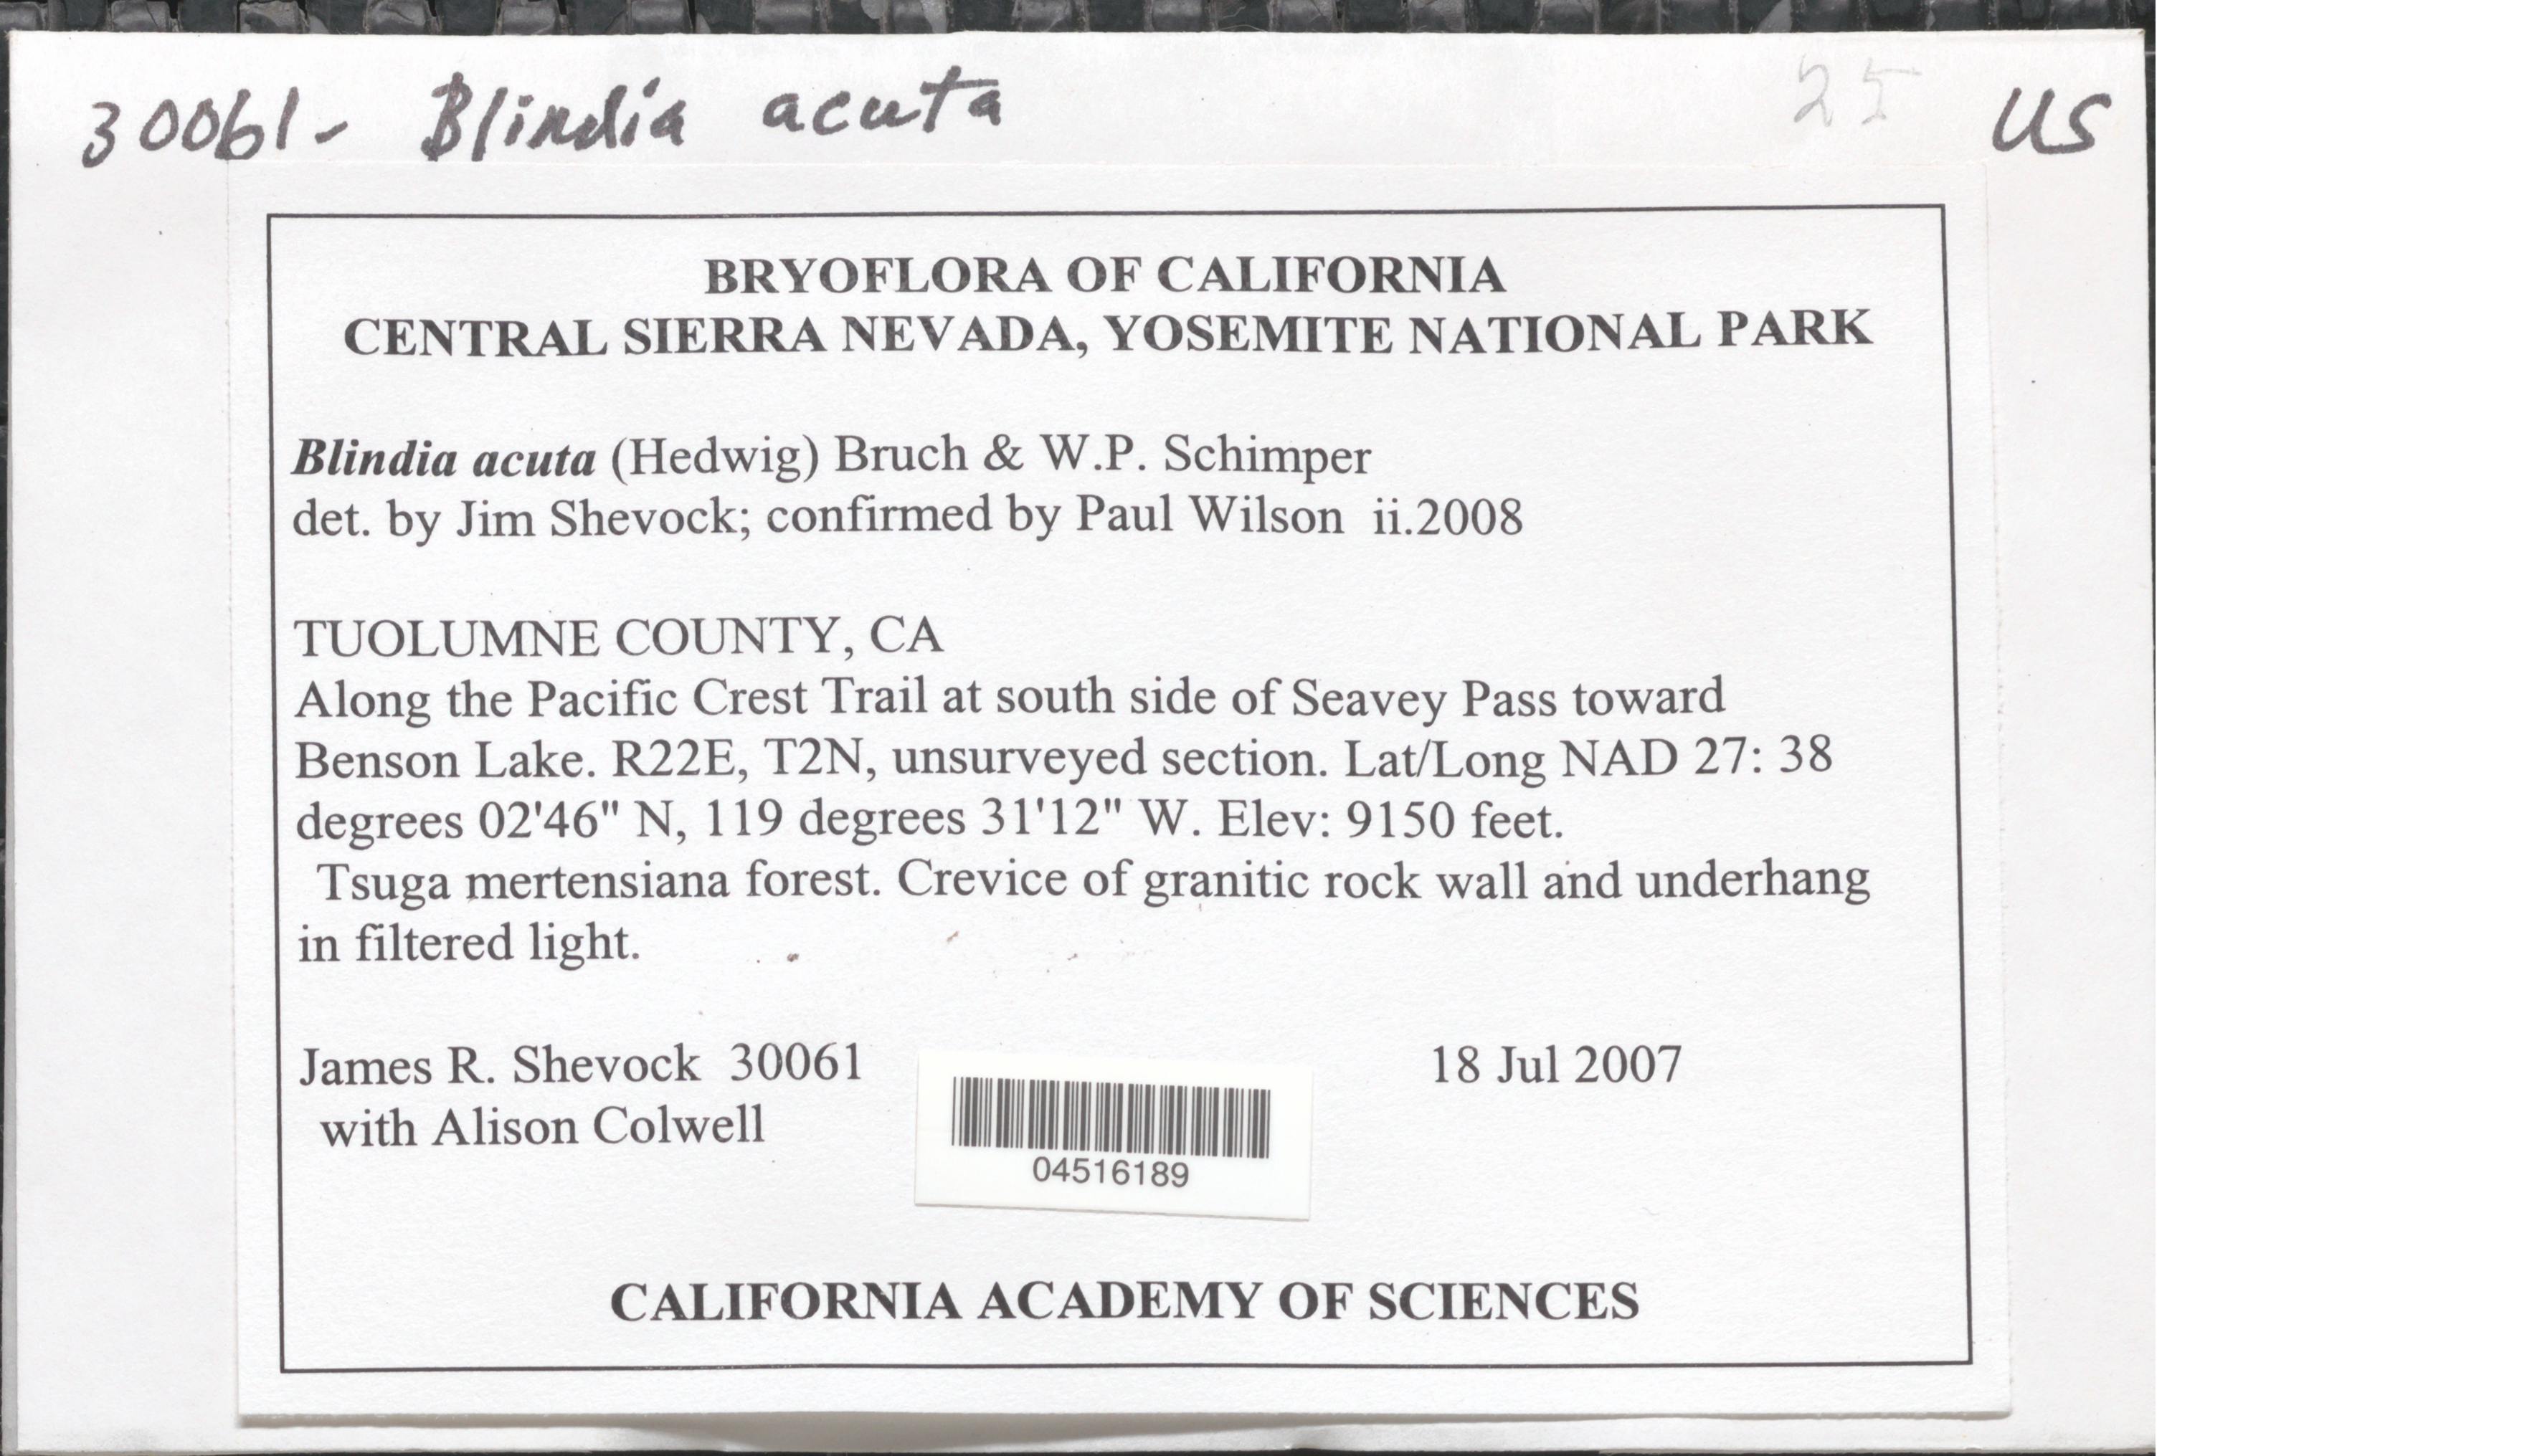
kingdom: Plantae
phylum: Bryophyta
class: Bryopsida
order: Grimmiales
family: Seligeriaceae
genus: Blindia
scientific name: Blindia acuta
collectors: J. R. Shevock & A. E. L. Colwell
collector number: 30061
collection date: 2007-07-18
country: United States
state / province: California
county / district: Tuolumne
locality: Central Sierra Nevada, Yosemite National Park. Toulumne County. Along the Pacific Crest Trail at south side of Seavey Pass toward Benson Lake. R22E, T2N, unsurveyed section. NAD 27.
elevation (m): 2789